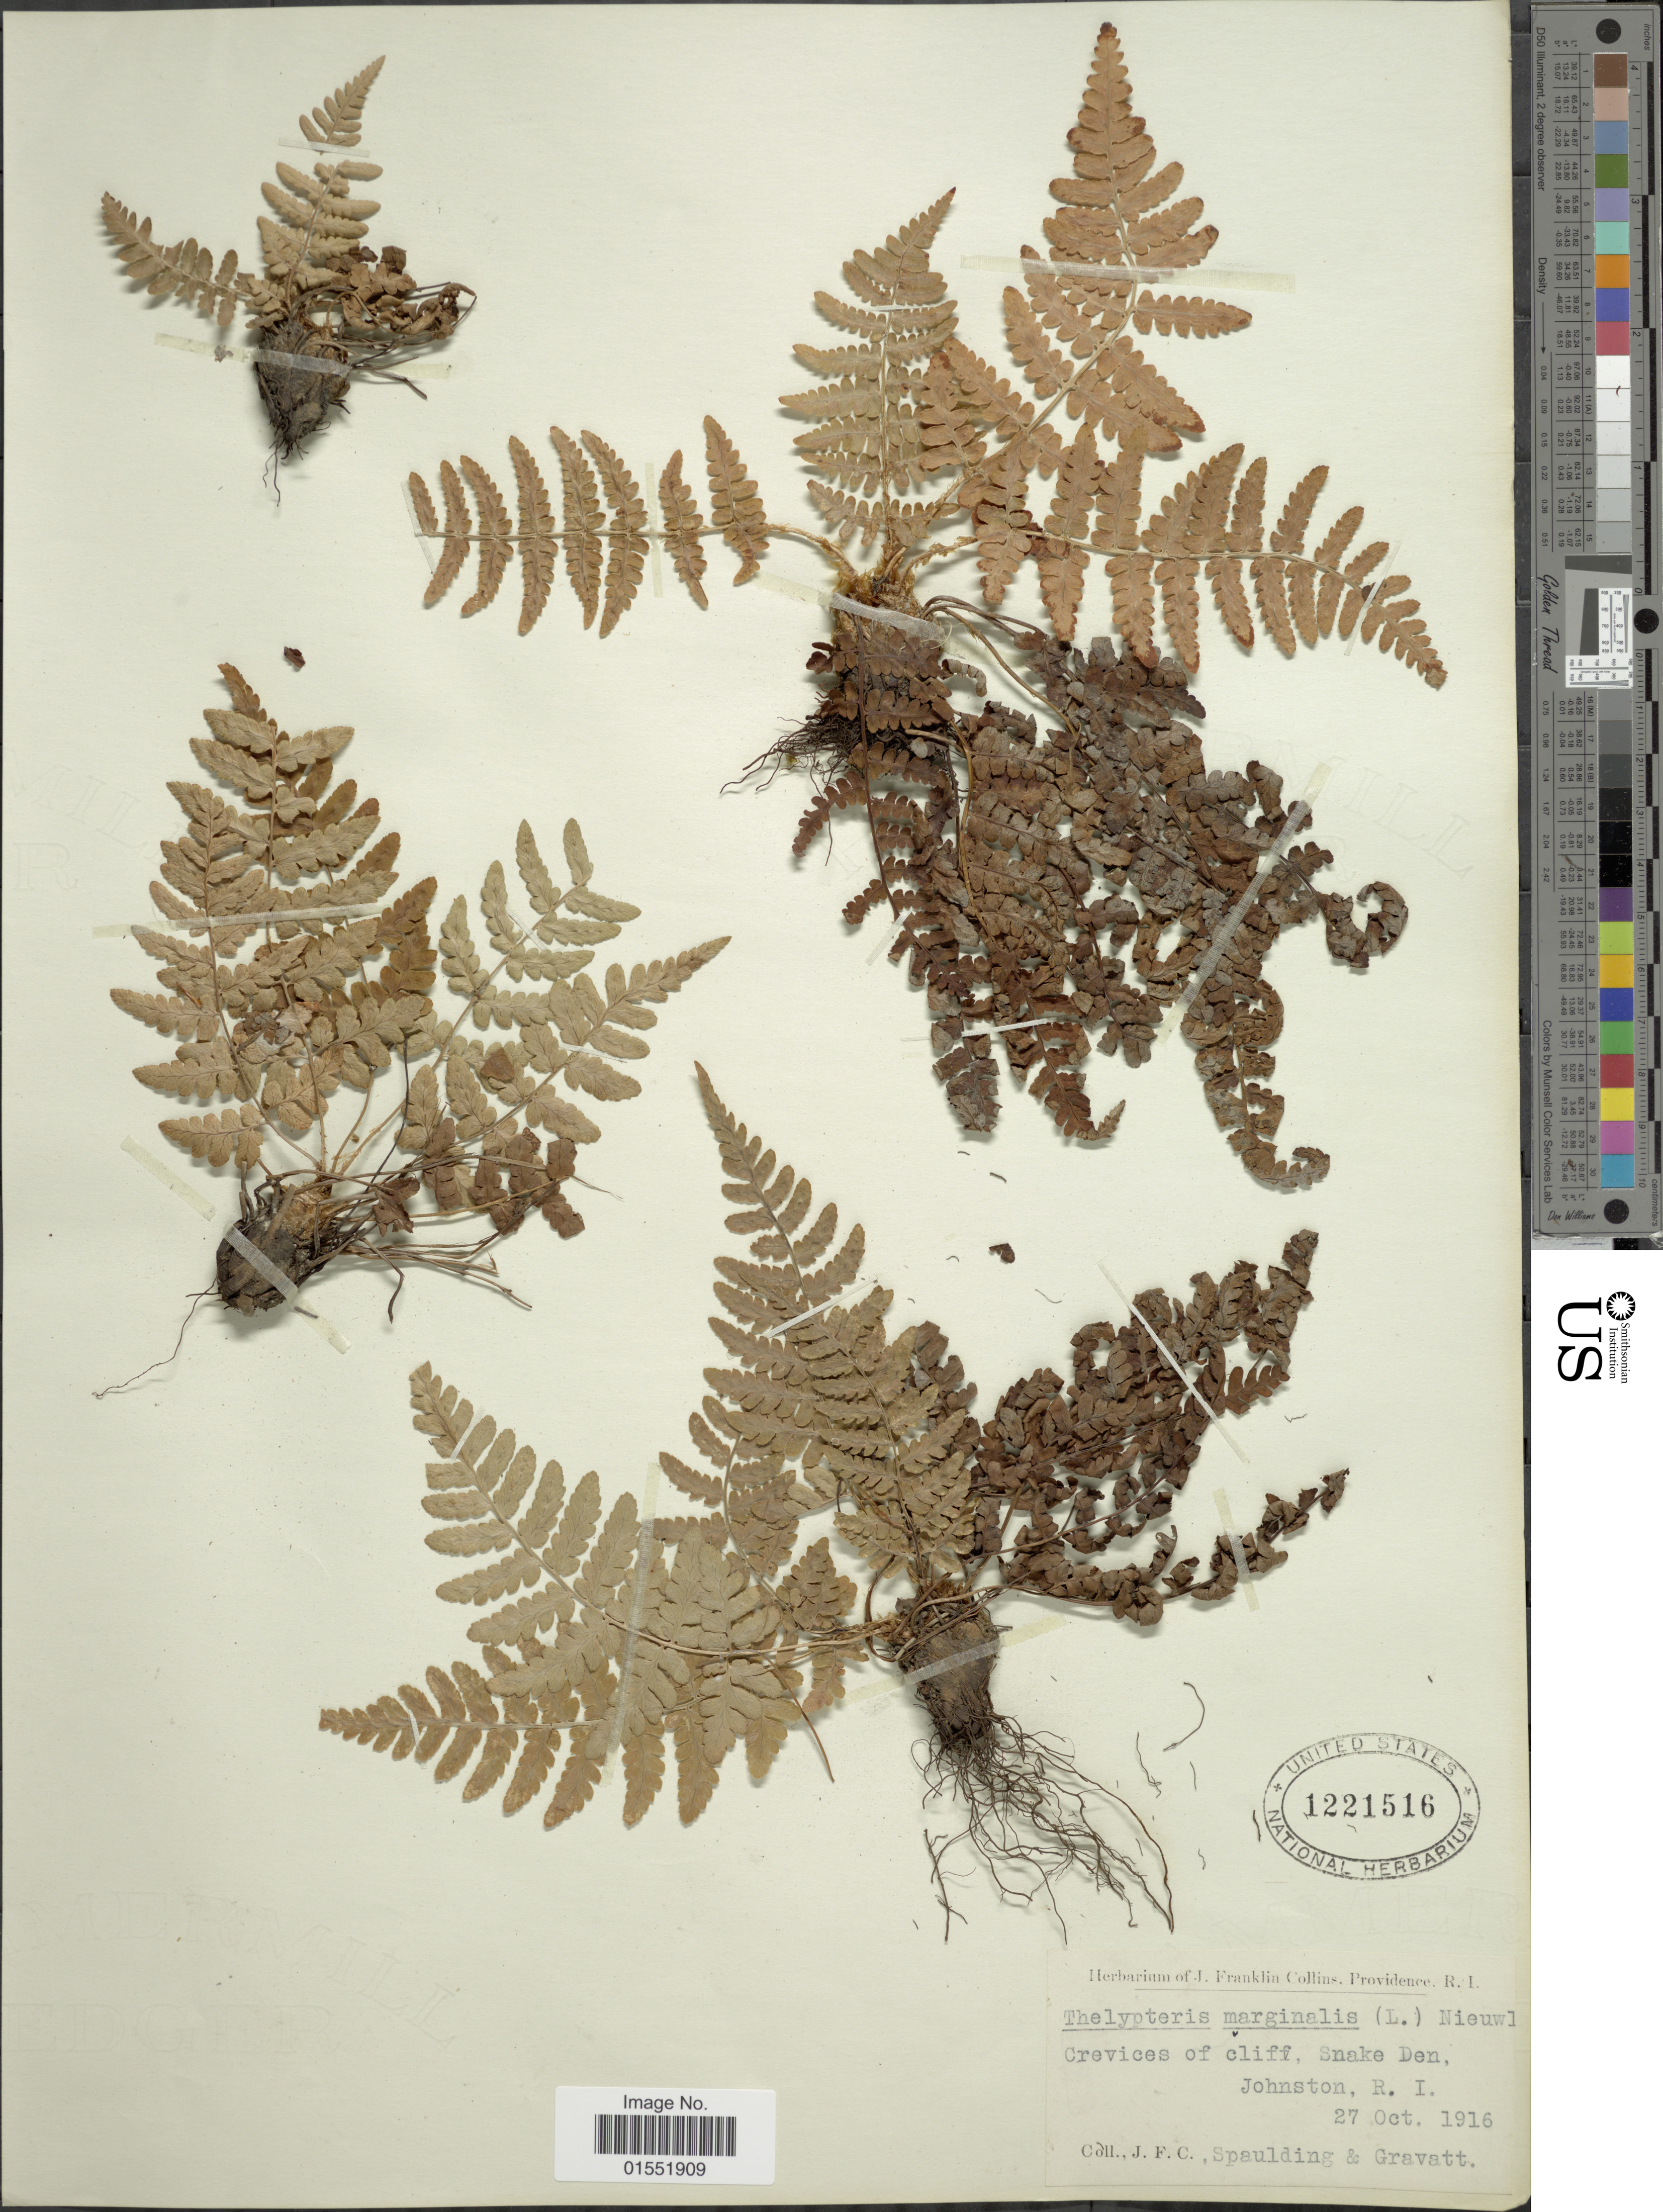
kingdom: Plantae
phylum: Tracheophyta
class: Polypodiopsida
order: Polypodiales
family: Dryopteridaceae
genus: Dryopteris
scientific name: Dryopteris marginalis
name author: (L.) A. Gray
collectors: J. Collins, Spaulding & Gravatt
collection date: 1916-10-27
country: United States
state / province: Rhode Island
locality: Crevices of cliff, Snake Den, Johnston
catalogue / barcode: US 1221516